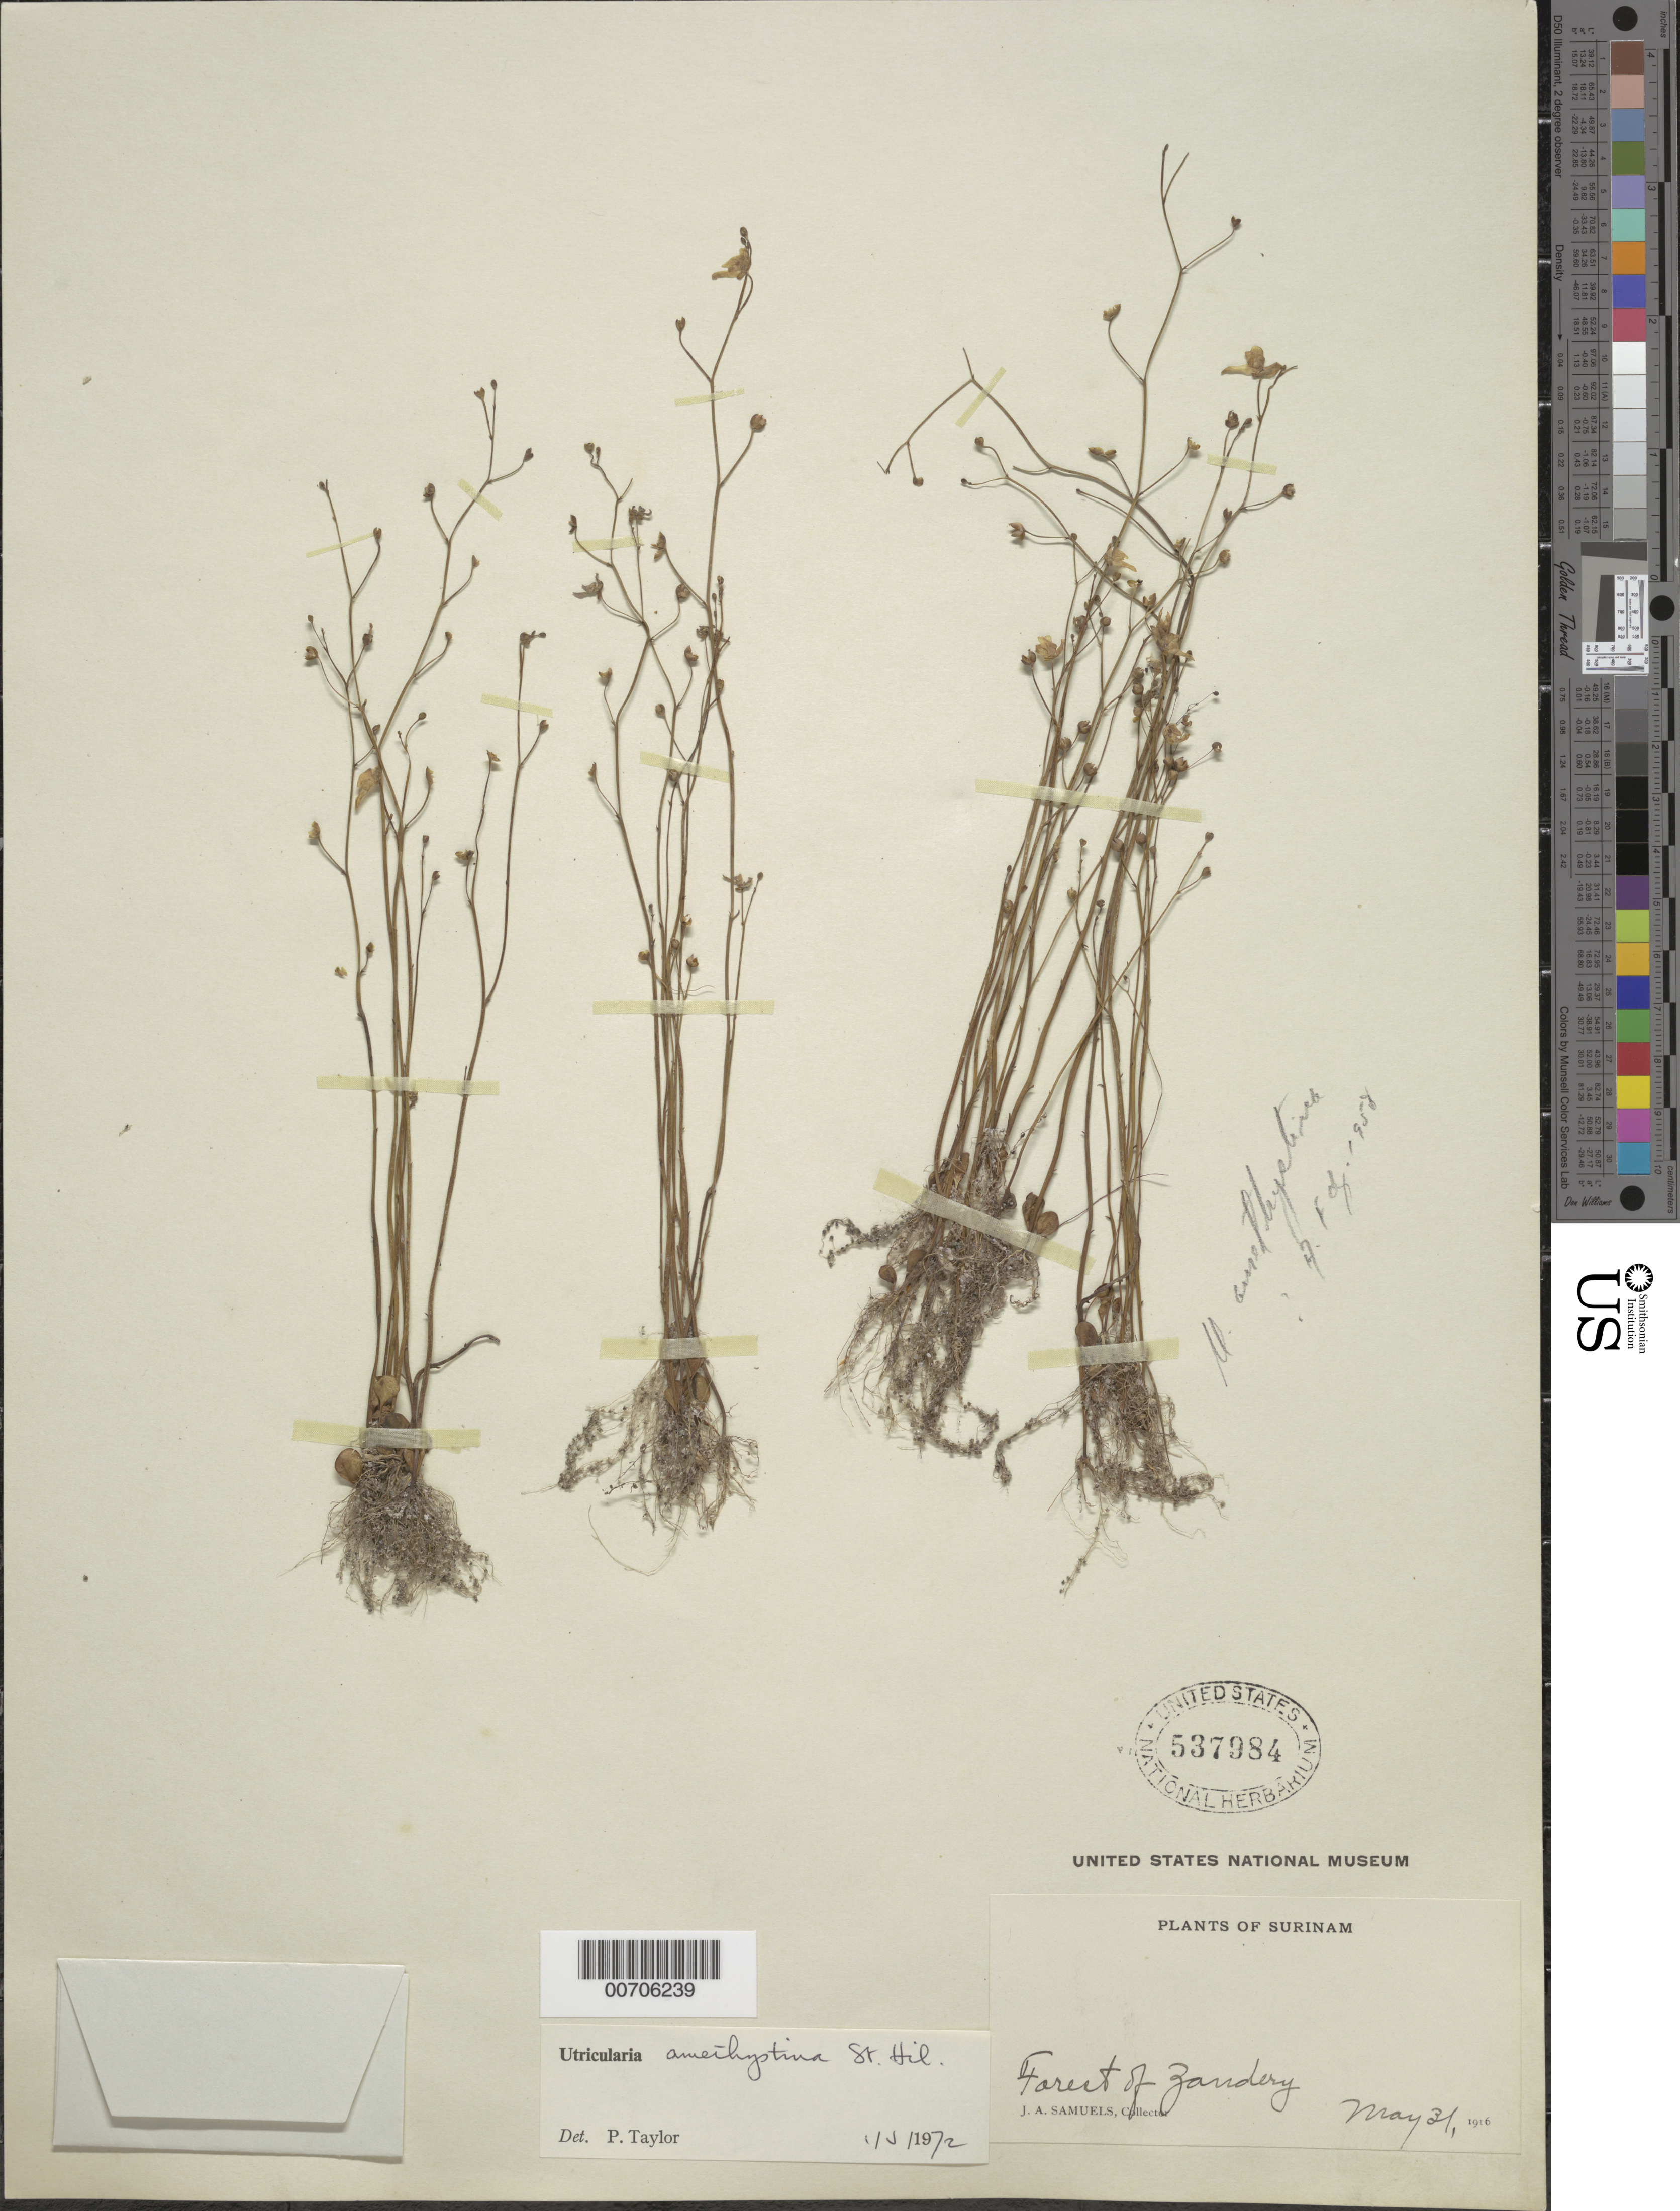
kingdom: Plantae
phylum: Tracheophyta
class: Magnoliopsida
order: Lamiales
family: Lentibulariaceae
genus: Utricularia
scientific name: Utricularia amethystina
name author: Salzm. ex A. St.-Hil. & Girard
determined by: Taylor, P.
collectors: J. A. Samuels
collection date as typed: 31-May-16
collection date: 1916-05-31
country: Suriname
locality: Zanderij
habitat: Forest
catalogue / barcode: US 537984